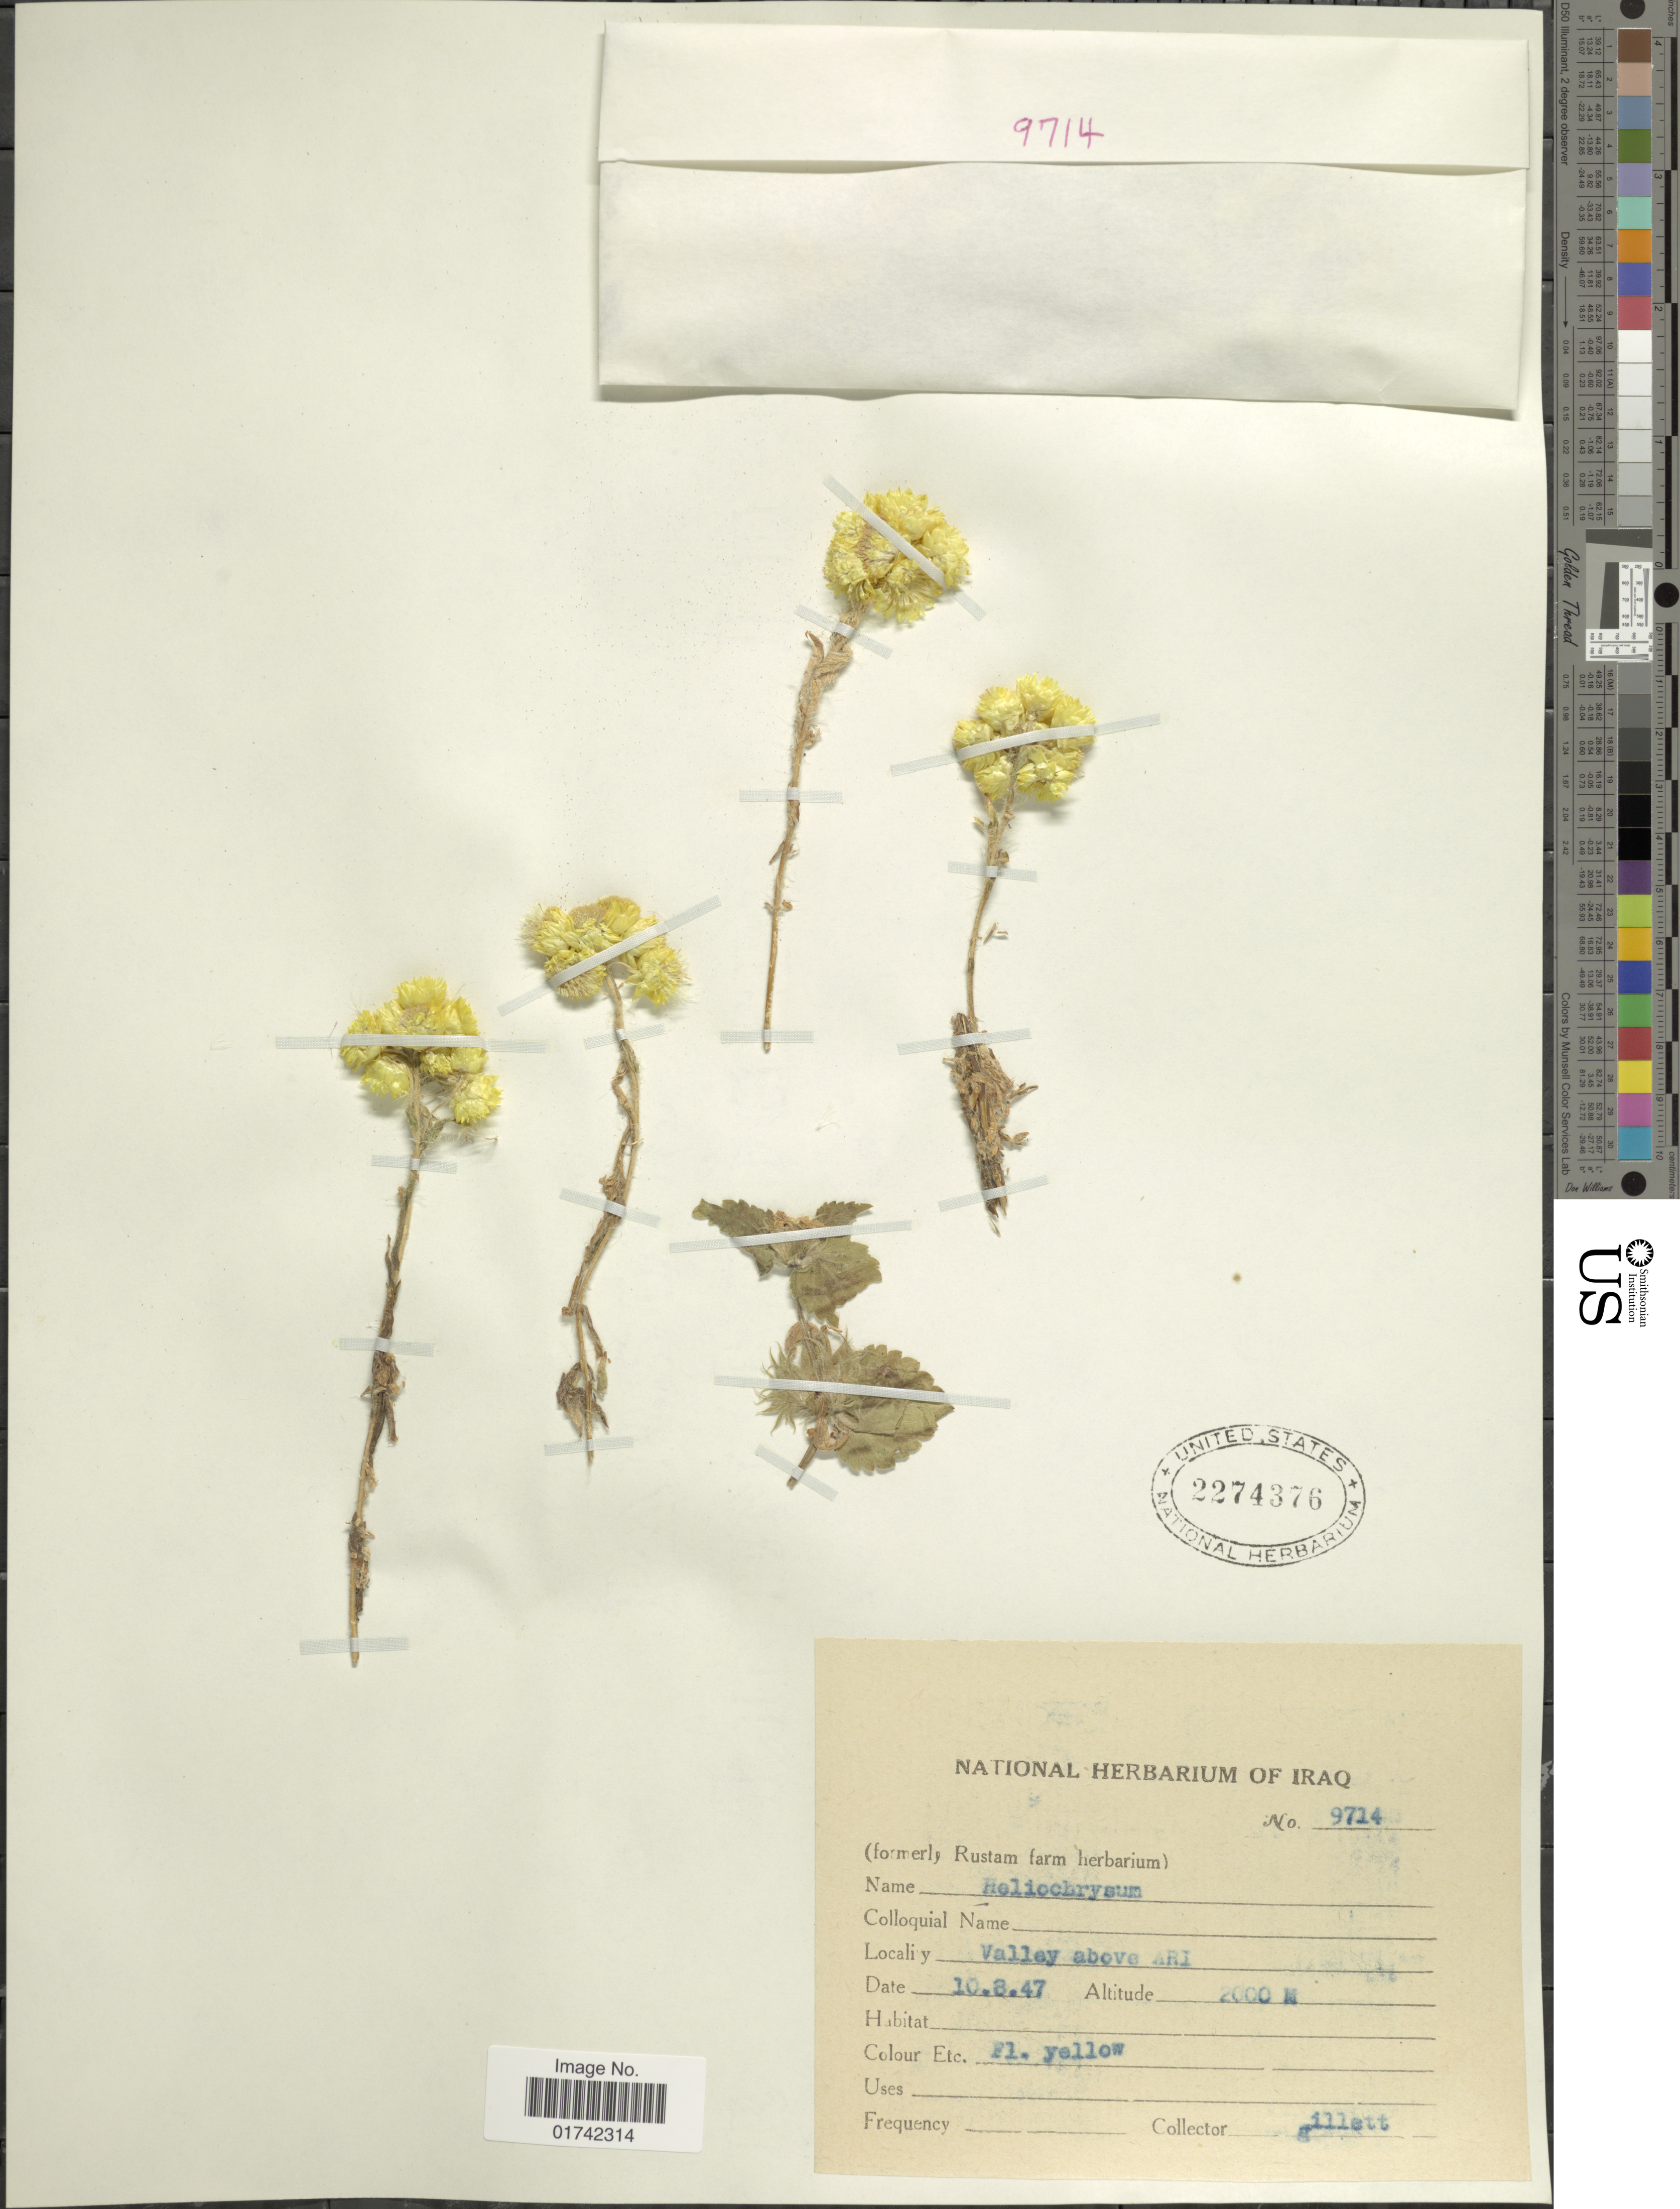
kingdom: Plantae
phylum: Tracheophyta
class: Magnoliopsida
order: Asterales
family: Asteraceae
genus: Helichrysum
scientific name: Helichrysum sp.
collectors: Gillett, --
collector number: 9714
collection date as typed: Transcribed d/m/y: 10/8/47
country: Maldive Islands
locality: Valley above Ari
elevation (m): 2000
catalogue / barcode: US 2274376